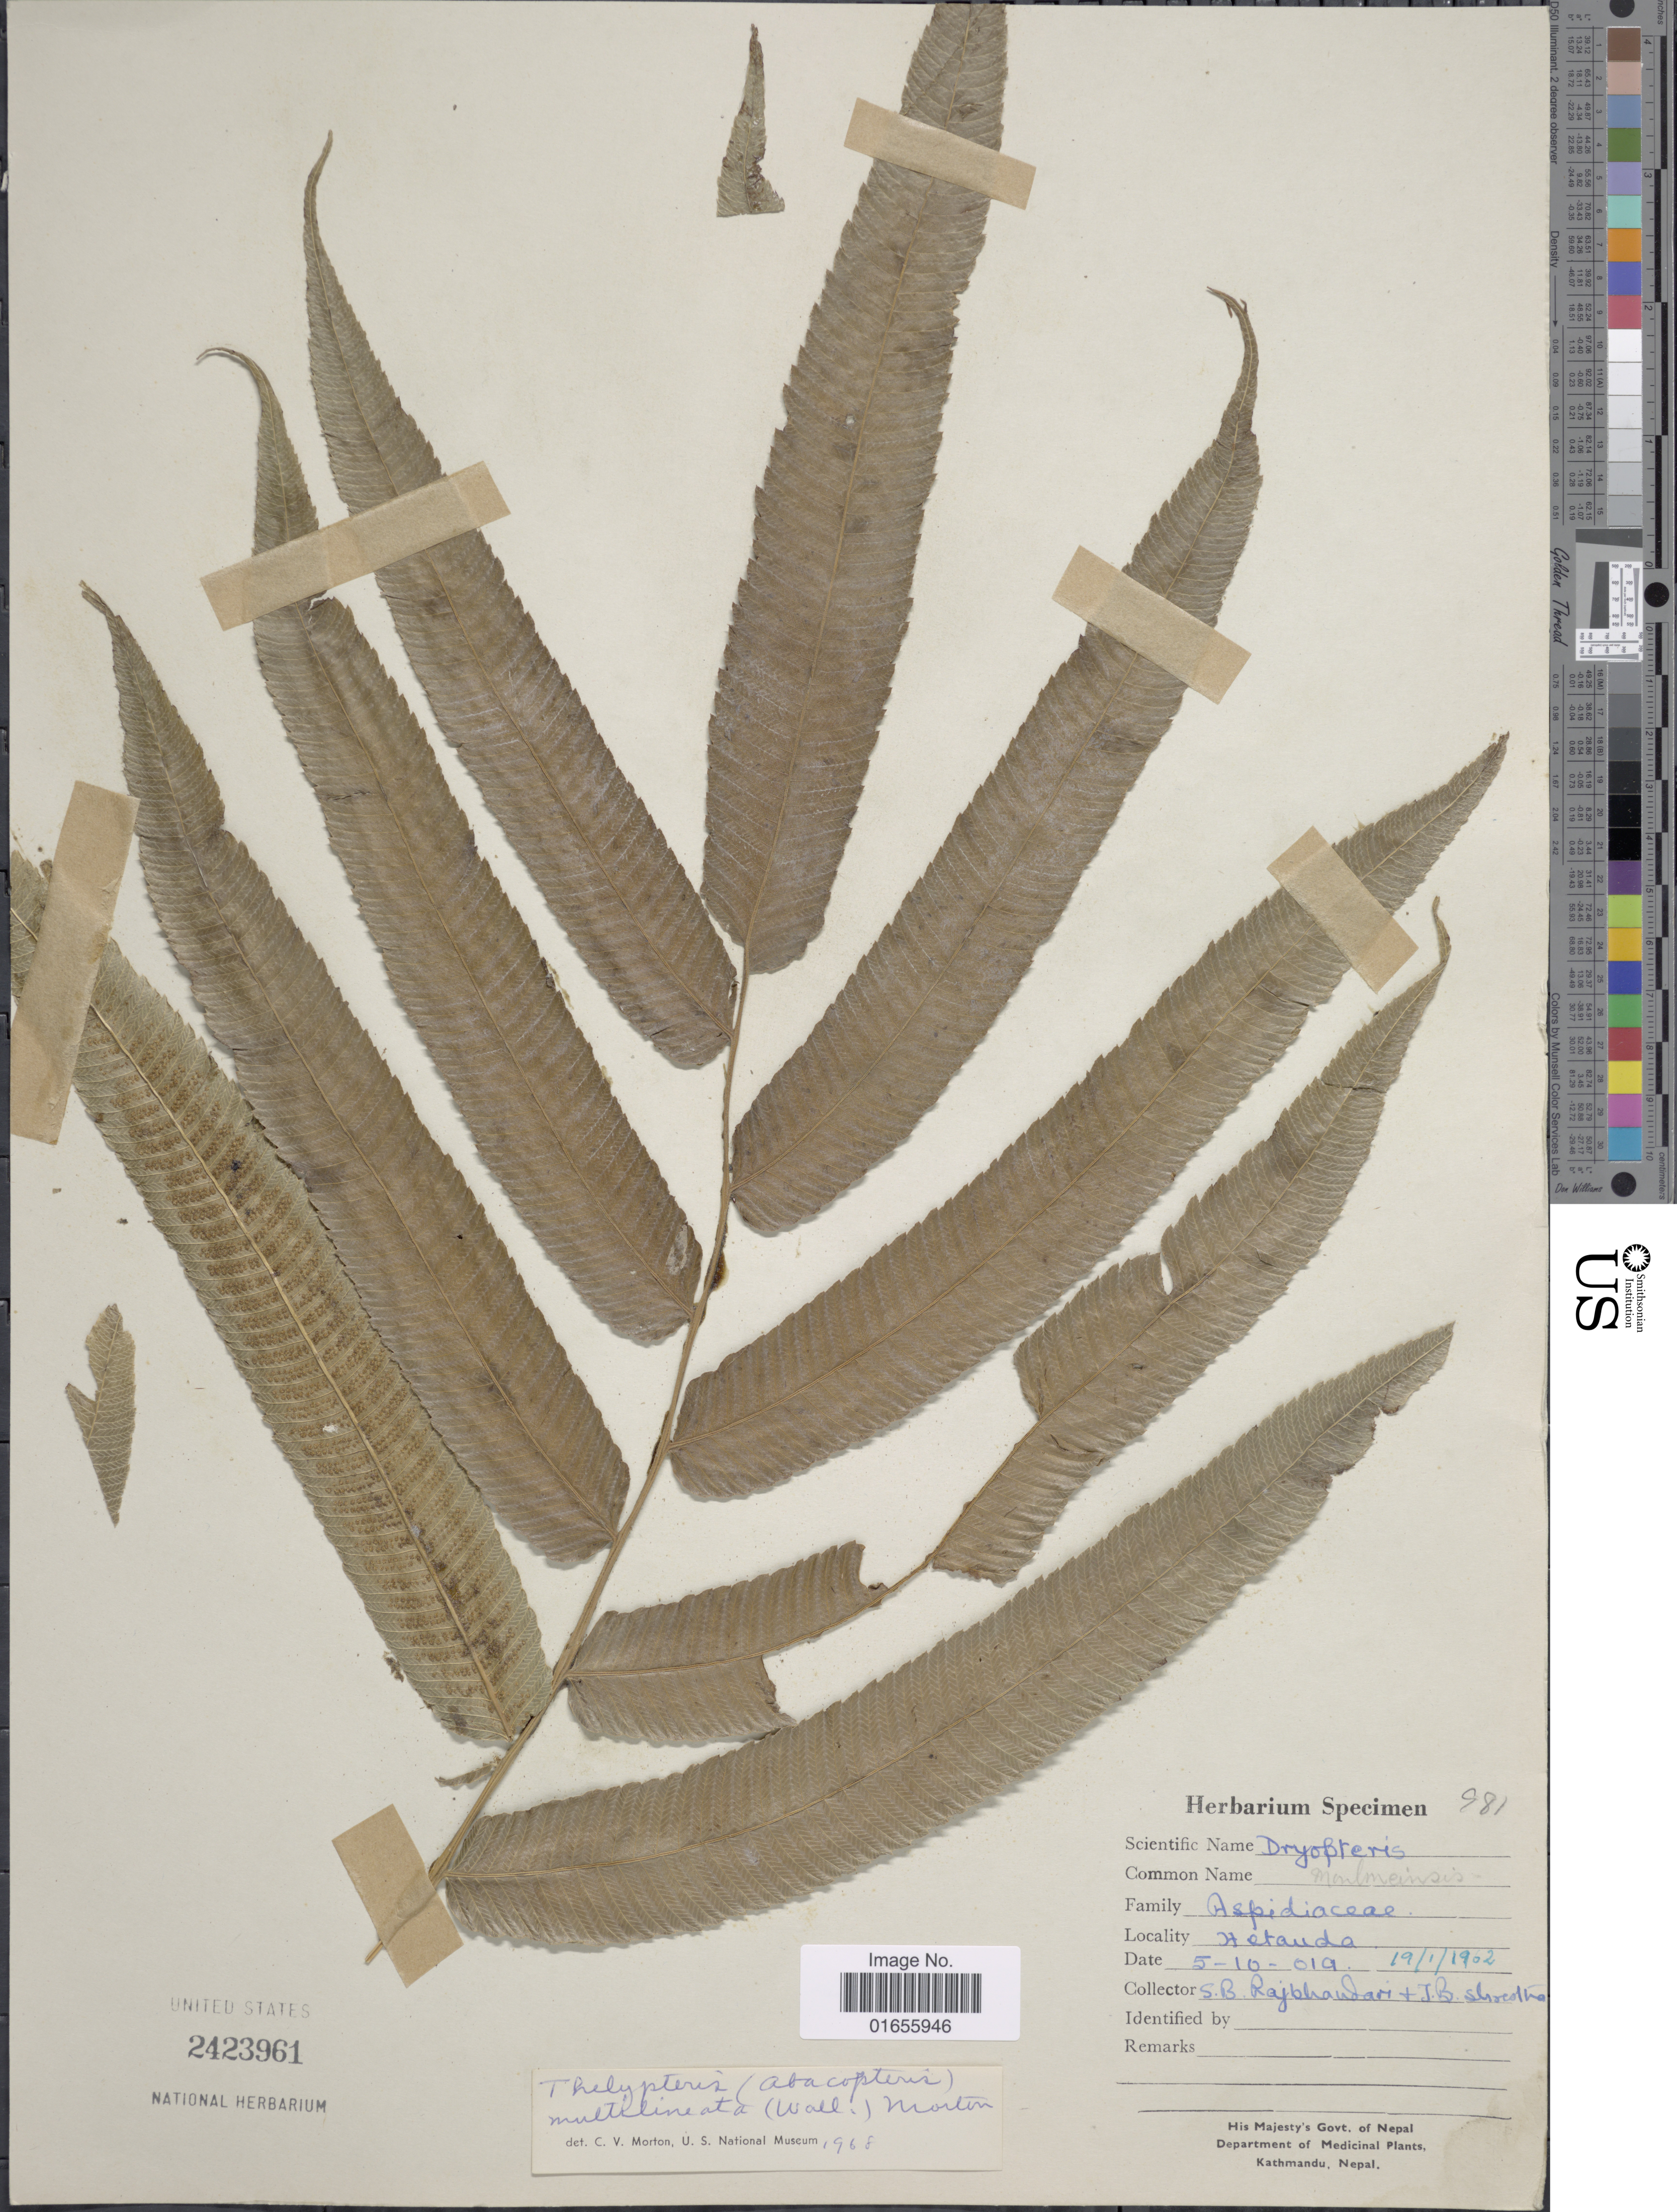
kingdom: Plantae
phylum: Tracheophyta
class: Polypodiopsida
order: Polypodiales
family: Thelypteridaceae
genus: Pronephrium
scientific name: Pronephrium nudatum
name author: (Roxb.) Holttum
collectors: S. Rajbhandary & T. B. Shrestha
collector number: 981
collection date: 1902-01-19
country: Nepal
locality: Hetauda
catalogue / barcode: US 2423961